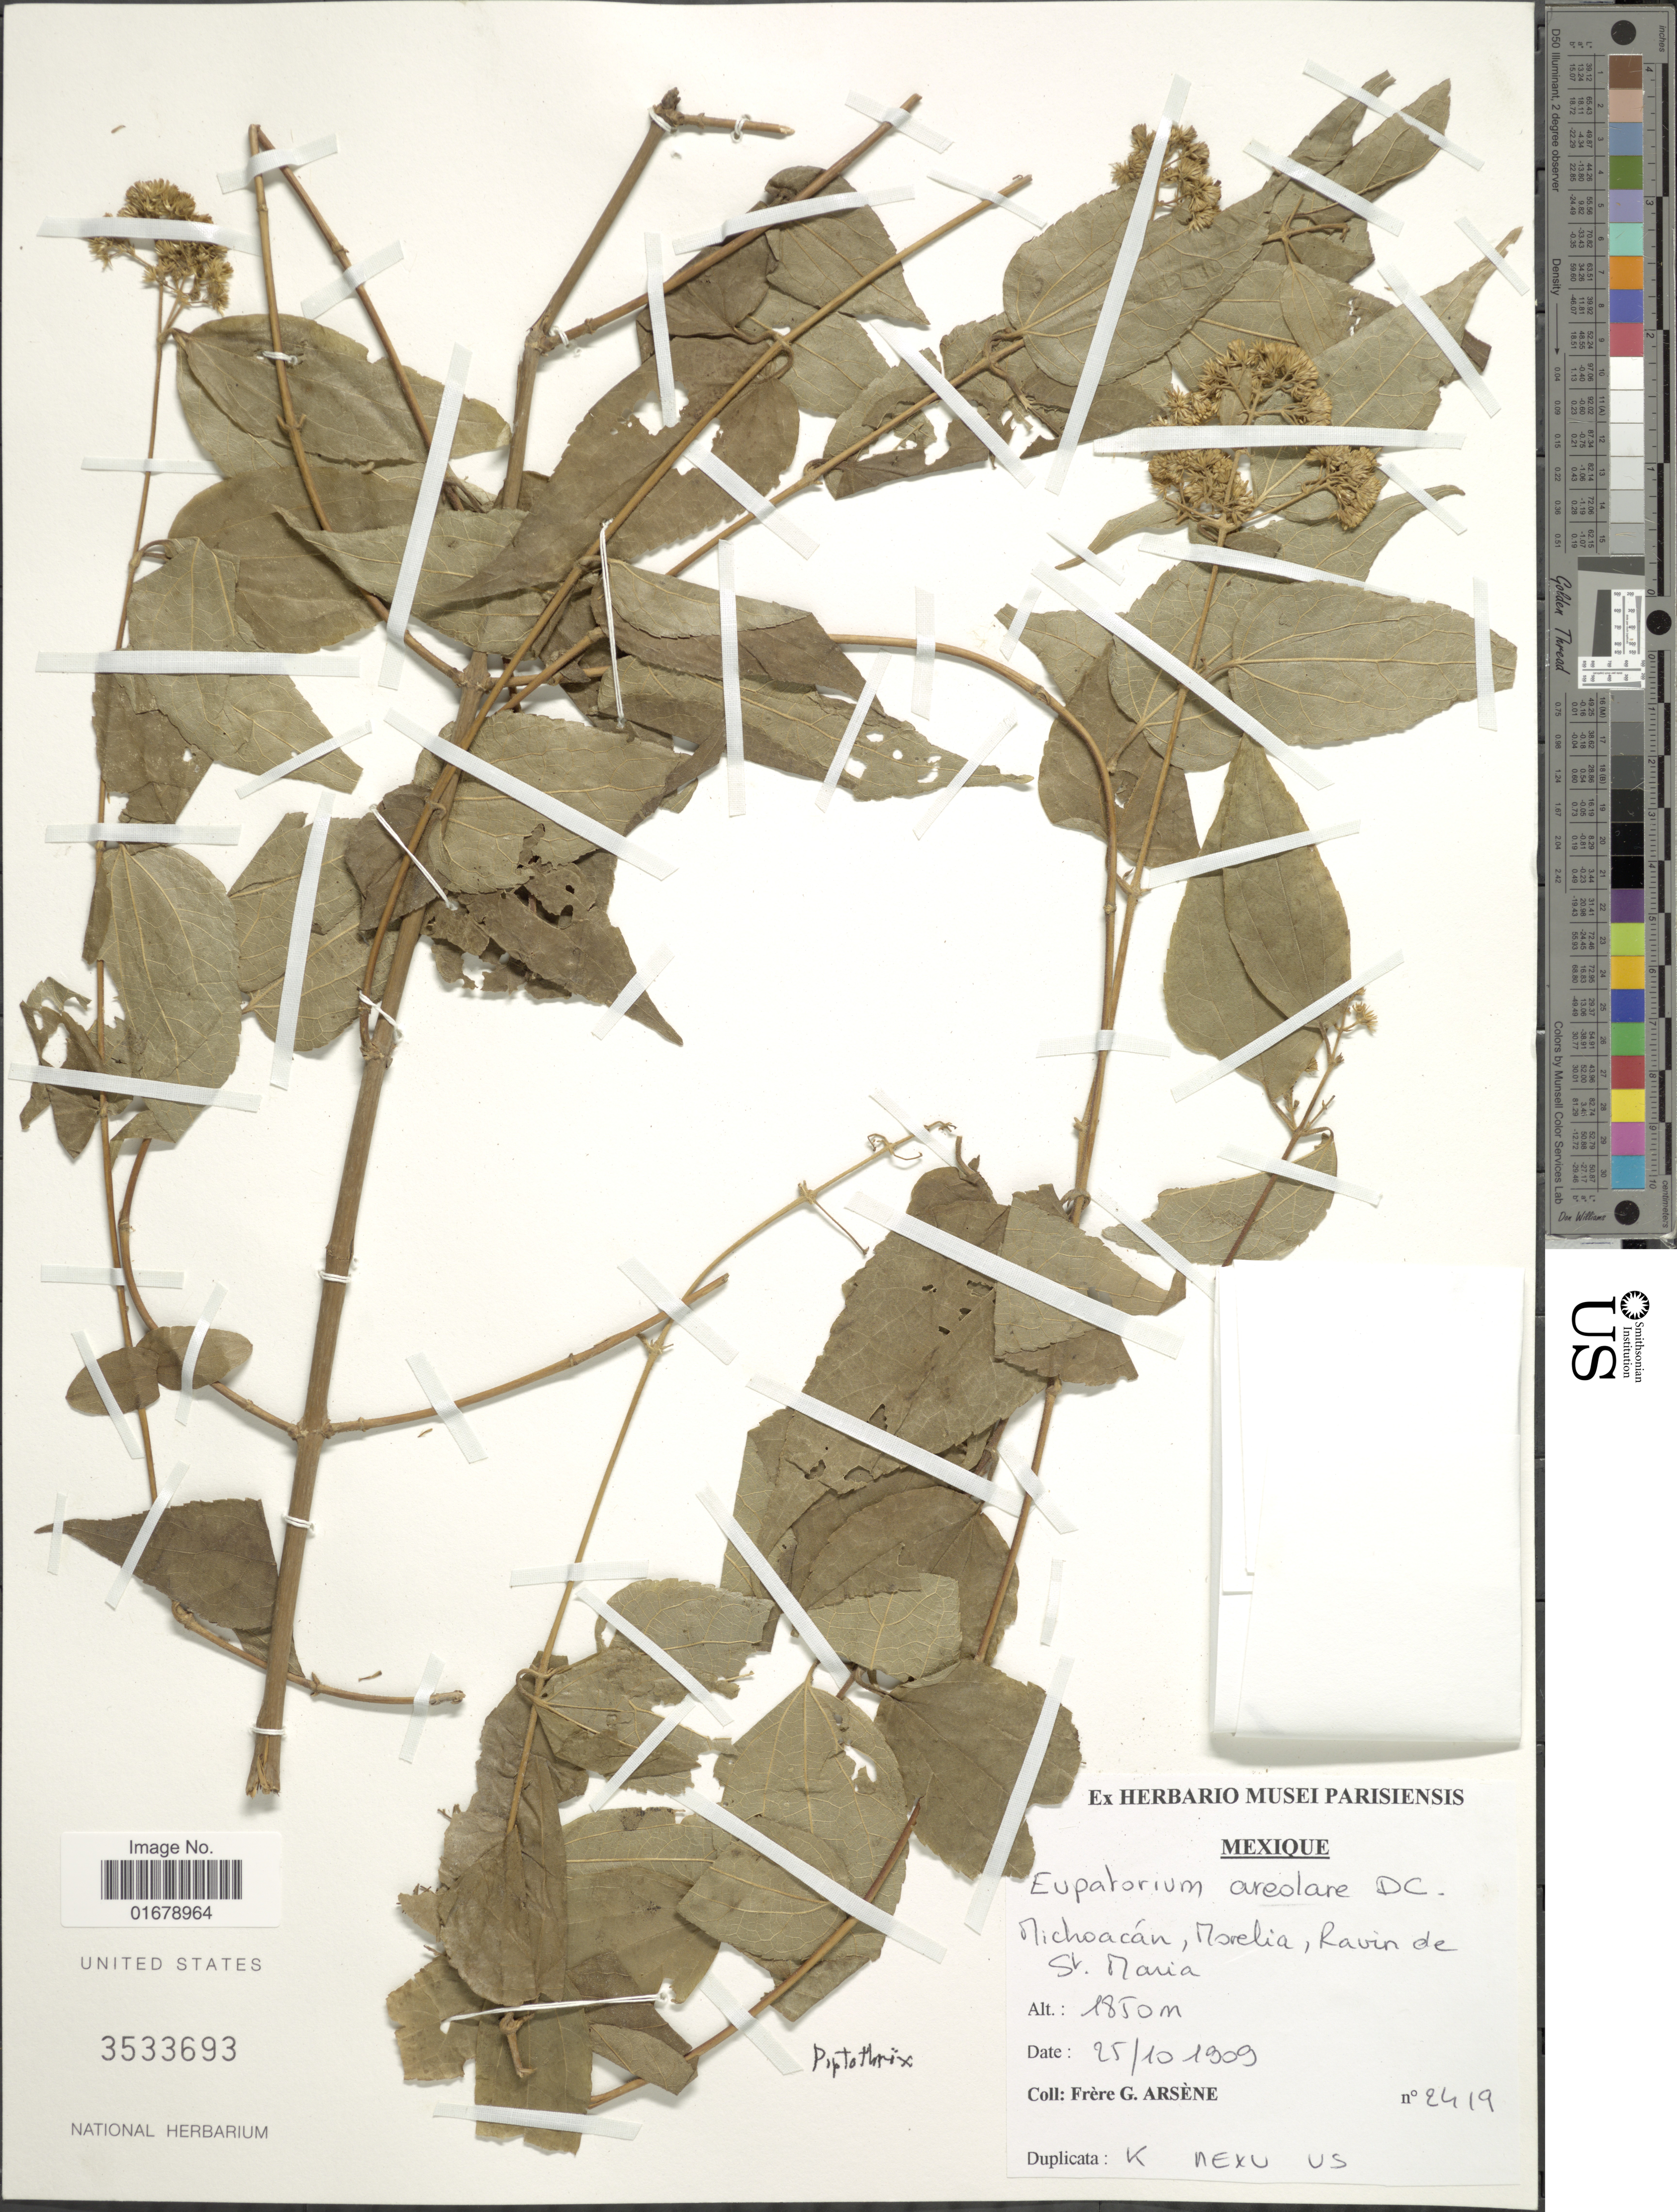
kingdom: Plantae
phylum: Tracheophyta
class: Magnoliopsida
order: Asterales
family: Asteraceae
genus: Piptothrix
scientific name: Piptothrix areolaris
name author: (DC.) R.M. King & H. Rob.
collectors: Bro. G. Arsène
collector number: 2419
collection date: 1909-10-25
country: Mexico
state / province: Michoacán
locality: Mexique. Michoacán, Morelia, Ravin de St. Maria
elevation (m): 1850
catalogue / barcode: US 3533693